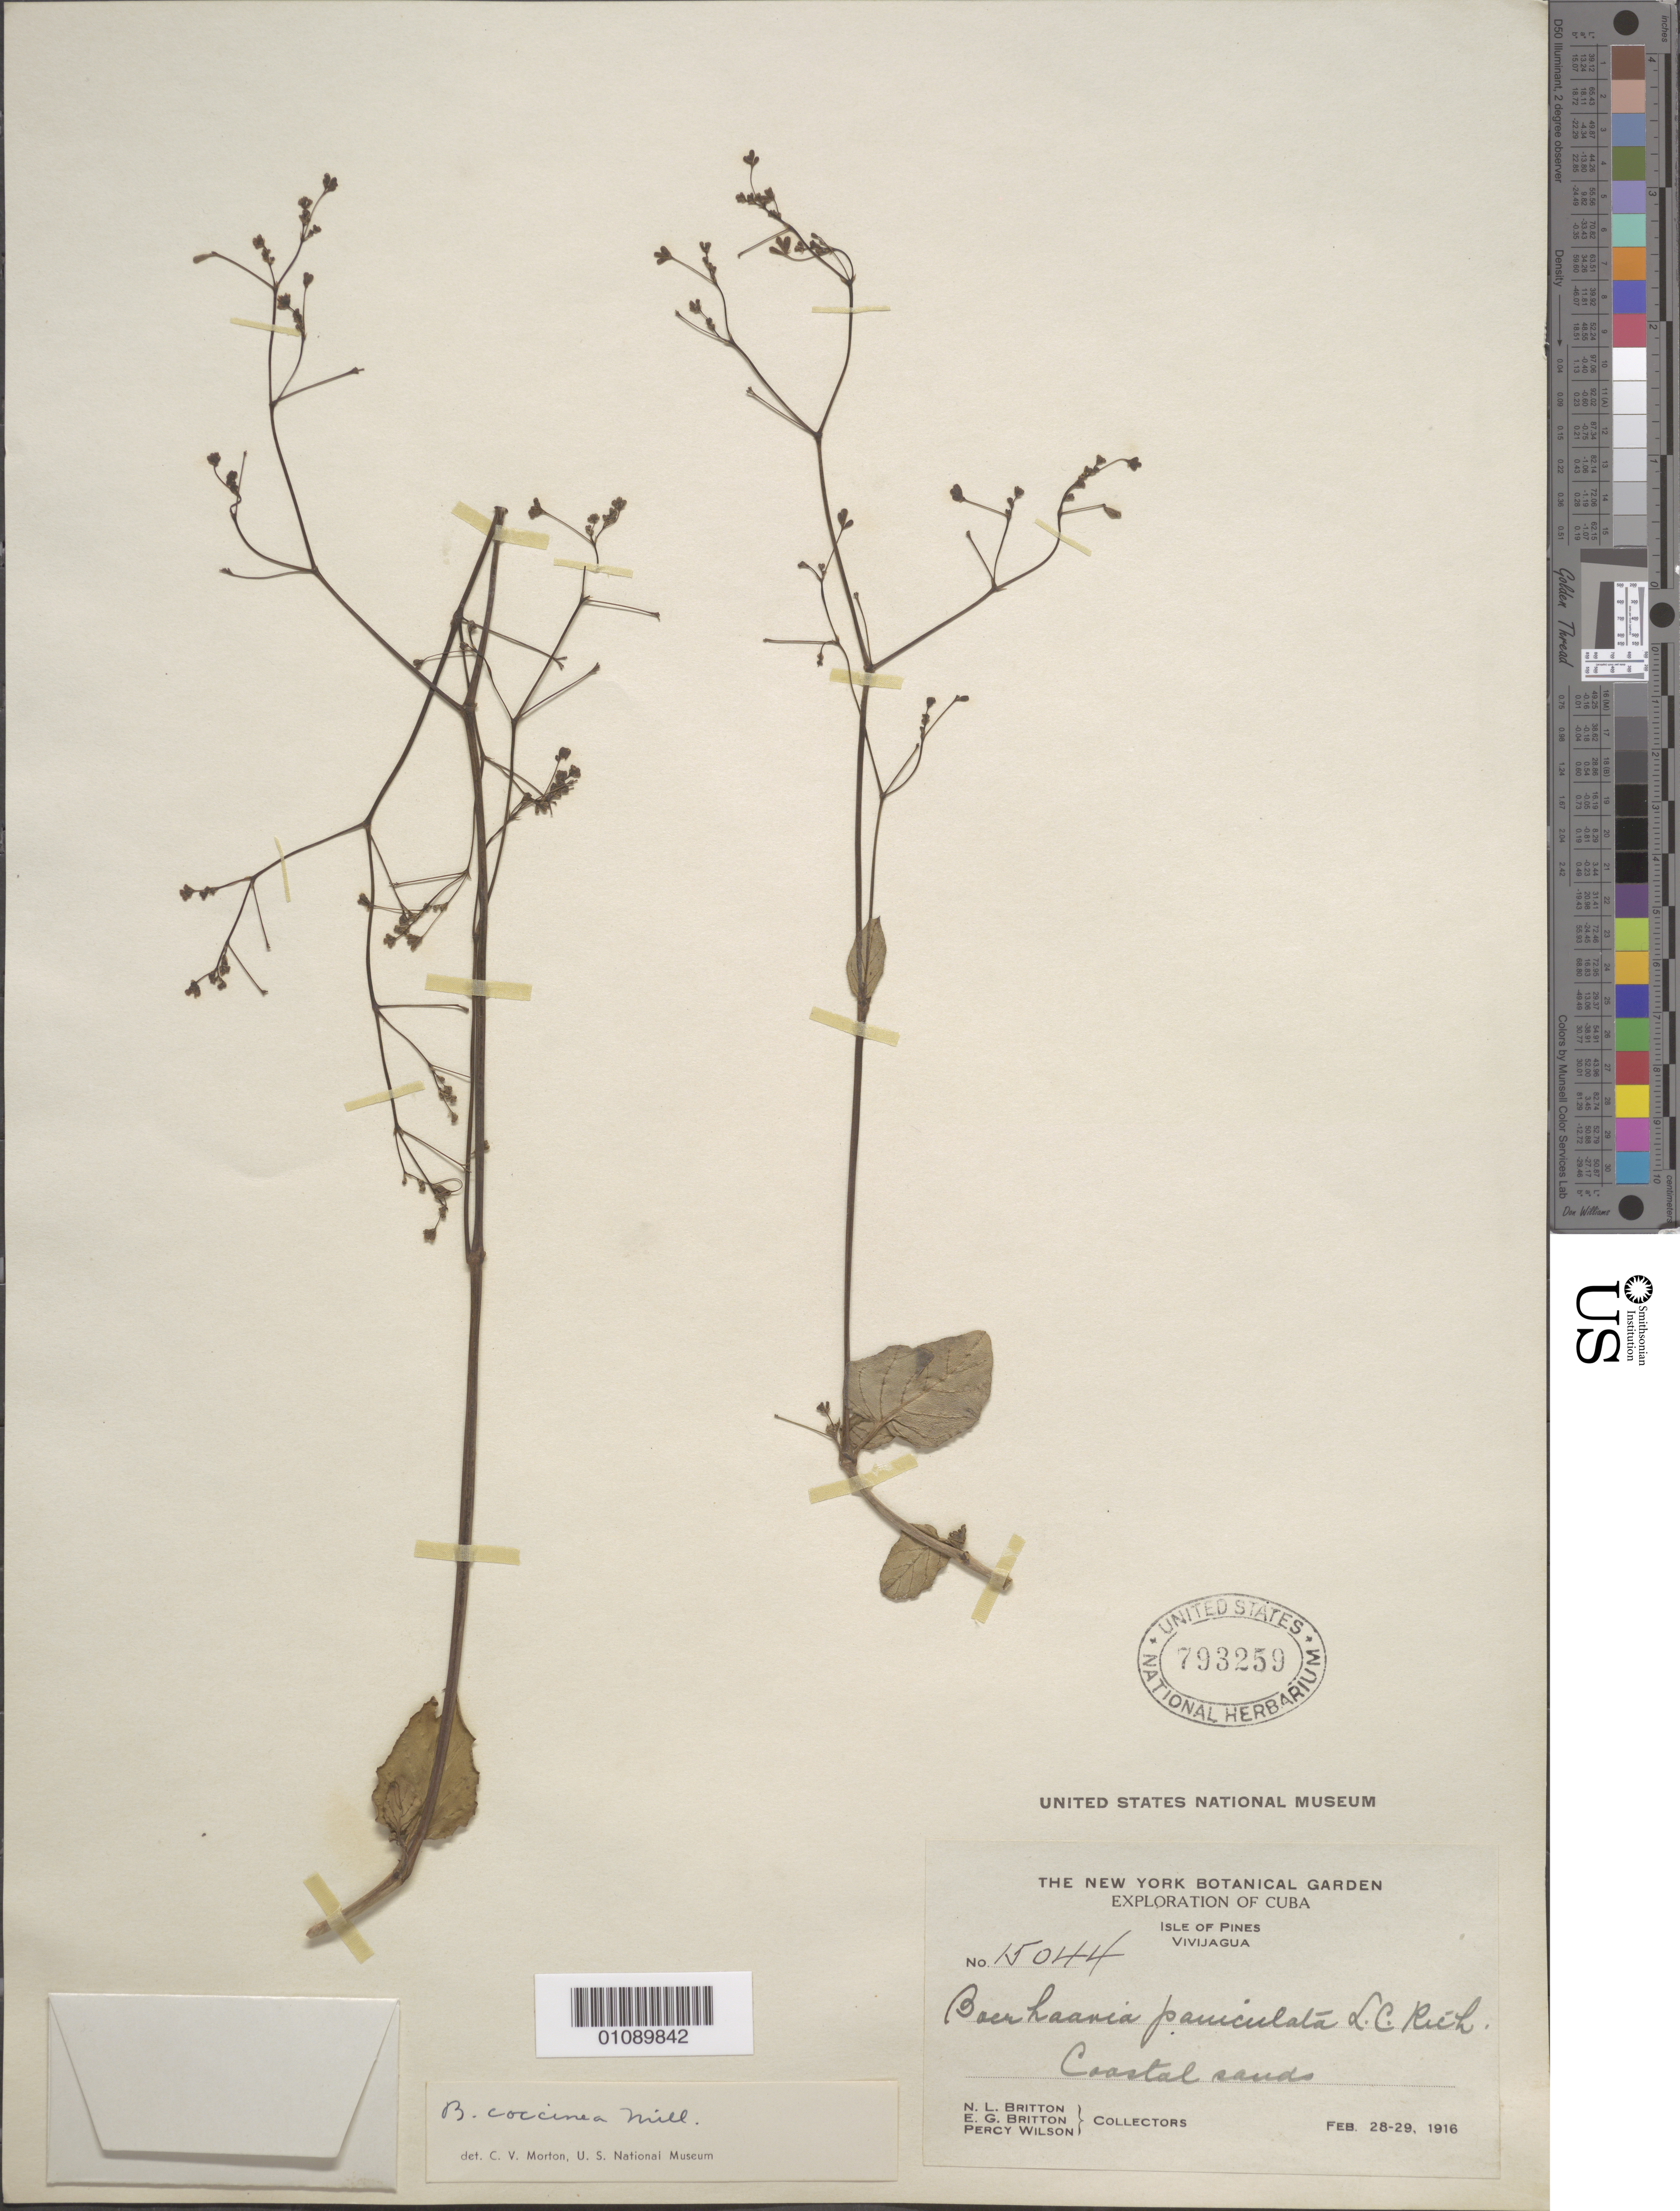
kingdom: Plantae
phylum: Tracheophyta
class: Magnoliopsida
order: Caryophyllales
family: Nyctaginaceae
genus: Boerhavia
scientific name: Boerhavia caribaea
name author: Jacq.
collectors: N. Britton, E. G. Britton & P. Wilson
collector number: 15044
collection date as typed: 28 Feb 1916 to 29 Feb 1916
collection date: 1916-02-28/1916-02-29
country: Cuba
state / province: Isla de La Juventud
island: Isla de la Juventud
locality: Isle of Pines, Vivijagua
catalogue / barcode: US 793259